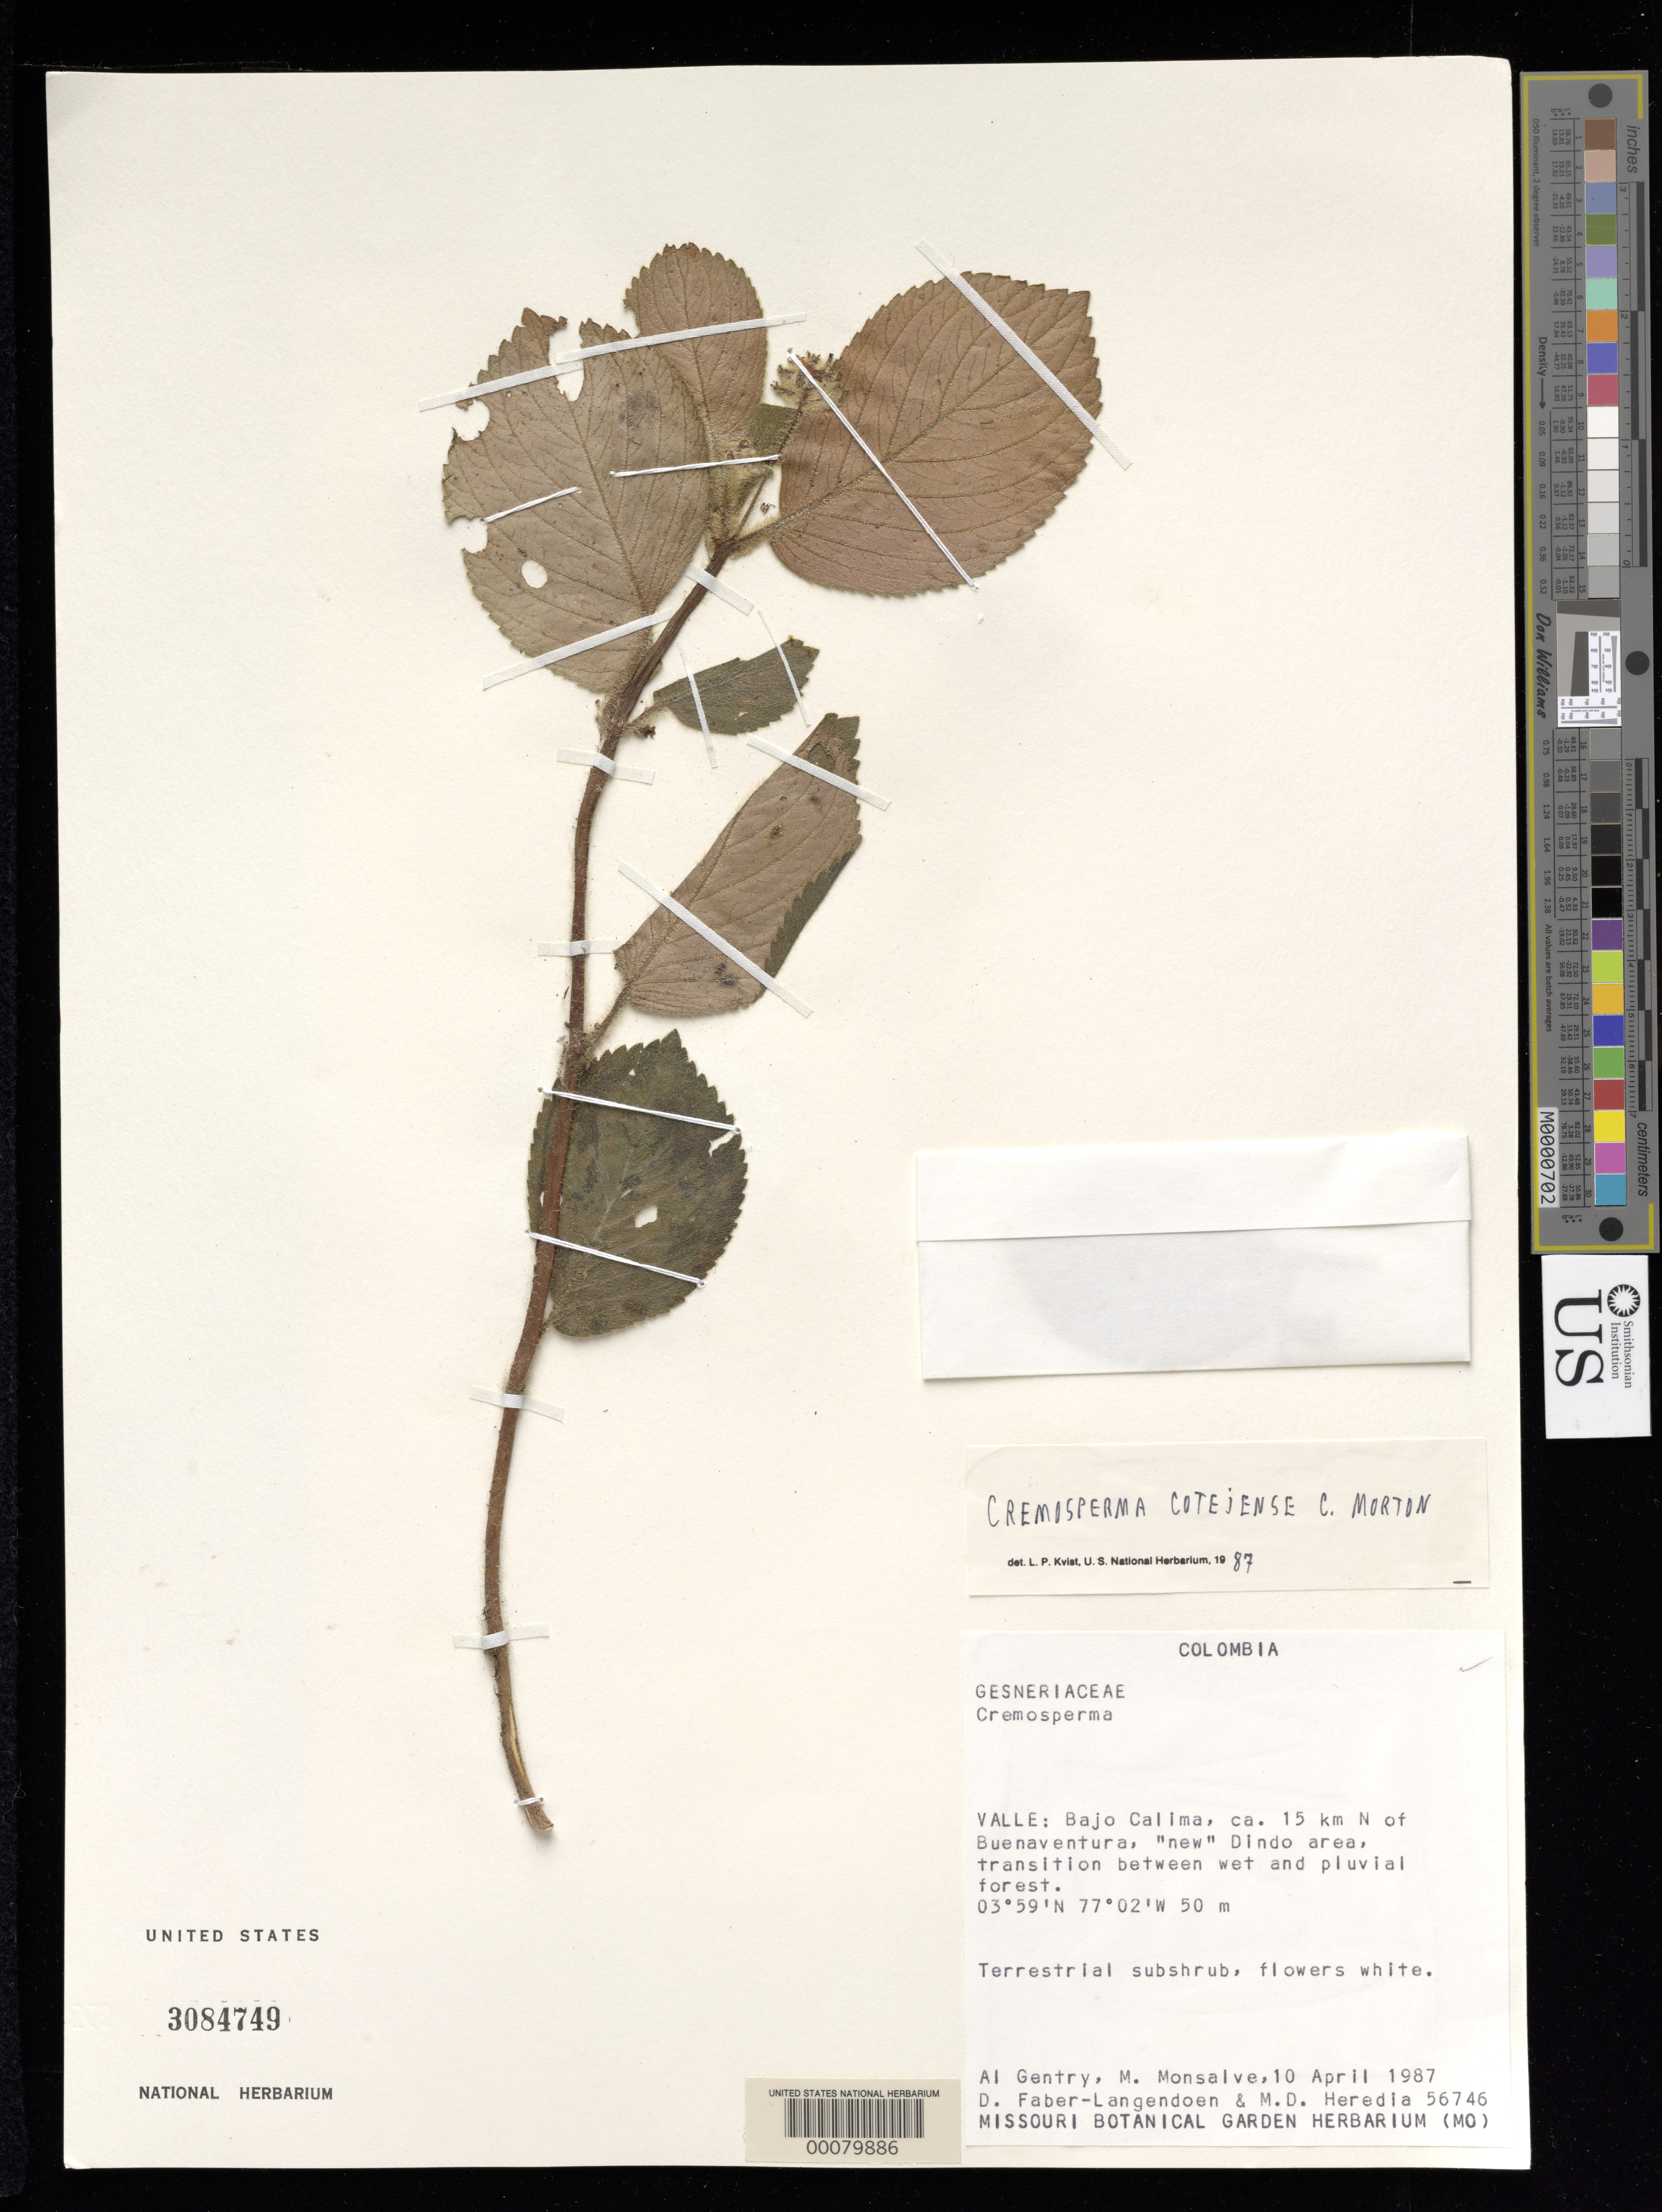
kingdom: Plantae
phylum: Tracheophyta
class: Magnoliopsida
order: Lamiales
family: Gesneriaceae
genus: Cremosperma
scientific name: Cremosperma cotejense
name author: C.V. Morton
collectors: A. H. Gentry & et al.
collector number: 56746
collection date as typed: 10 Apr 1987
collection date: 1987-04-10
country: Colombia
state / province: Valle del Cauca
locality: Bajo Calima, about 15 km N of Buenaventura, "new" Dindo area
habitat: Transition between wet and pluvial forest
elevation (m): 50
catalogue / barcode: US 3084749